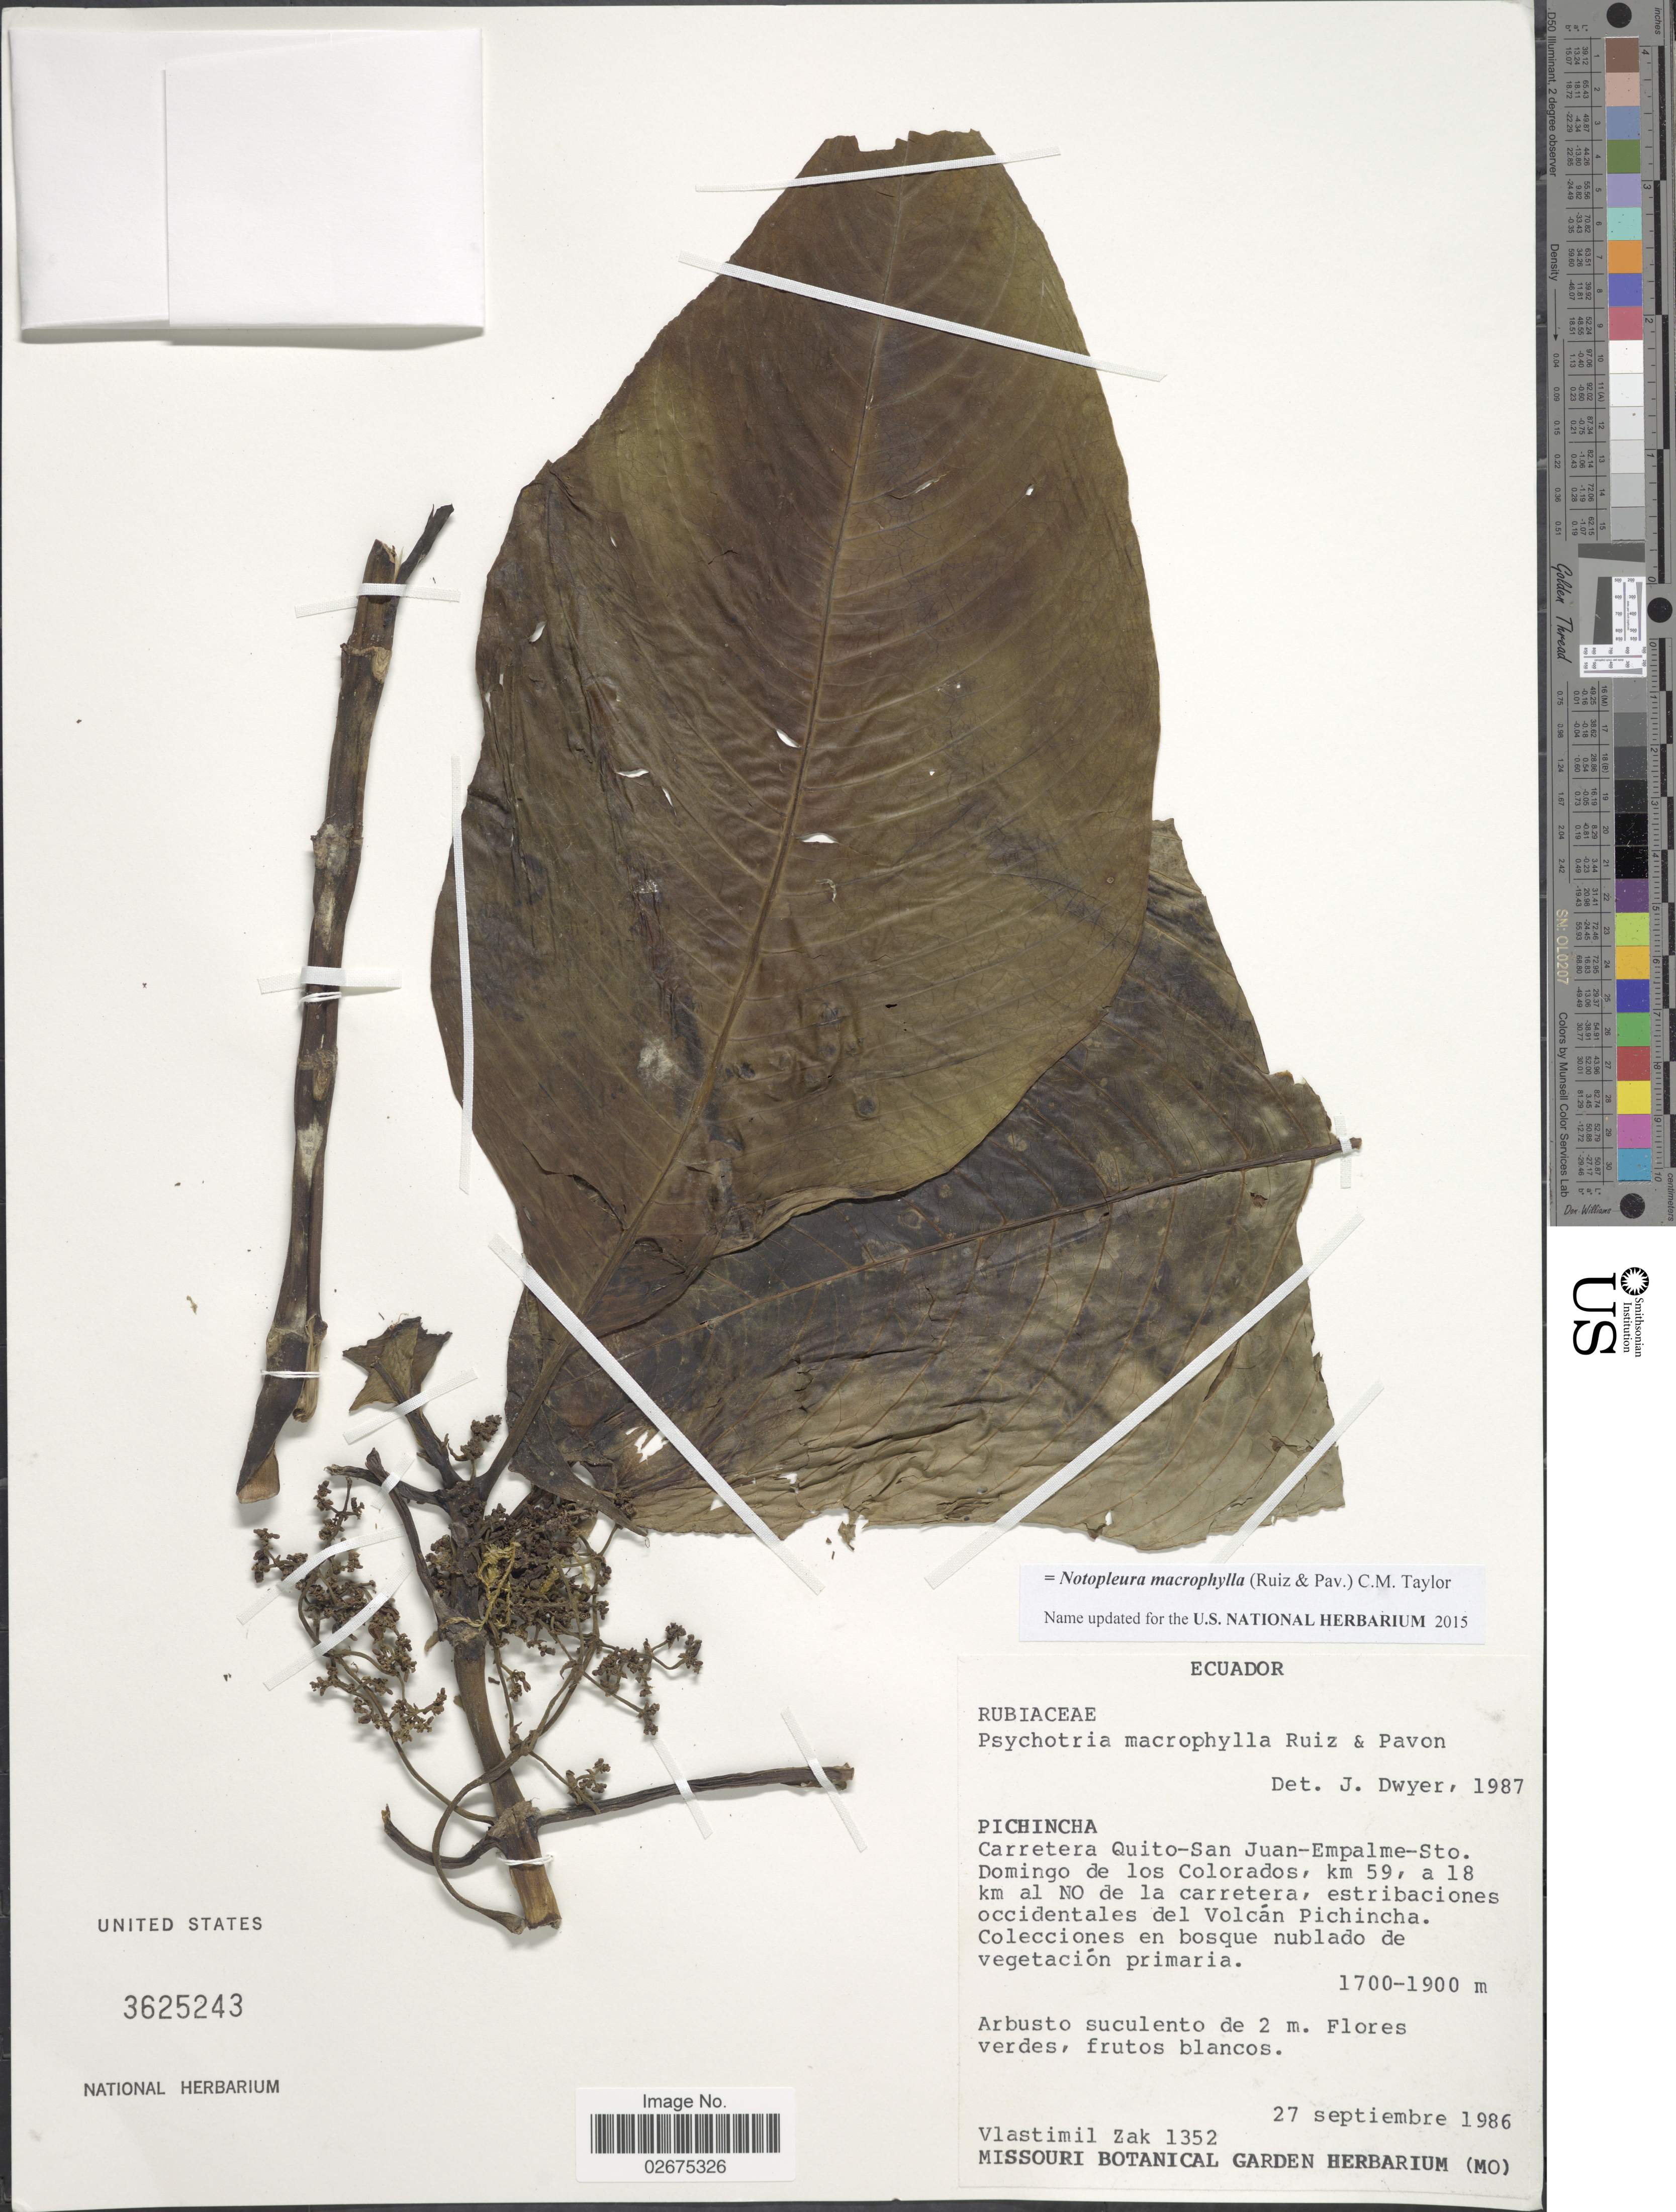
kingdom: Plantae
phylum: Tracheophyta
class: Magnoliopsida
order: Gentianales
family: Rubiaceae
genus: Notopleura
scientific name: Notopleura macrophylla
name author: (Ruiz & Pav.) C.M. Taylor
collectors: V. Zak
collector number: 1352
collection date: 1986-09-27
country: Ecuador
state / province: Pichincha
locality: Carretera Quito-San Juan-Empalme-Sto Domingo de los Colorados, km 59, a 18 km al NO de la carretera, estribaciones occidentales del Volcán Pichincha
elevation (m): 1700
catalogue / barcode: US 3625243